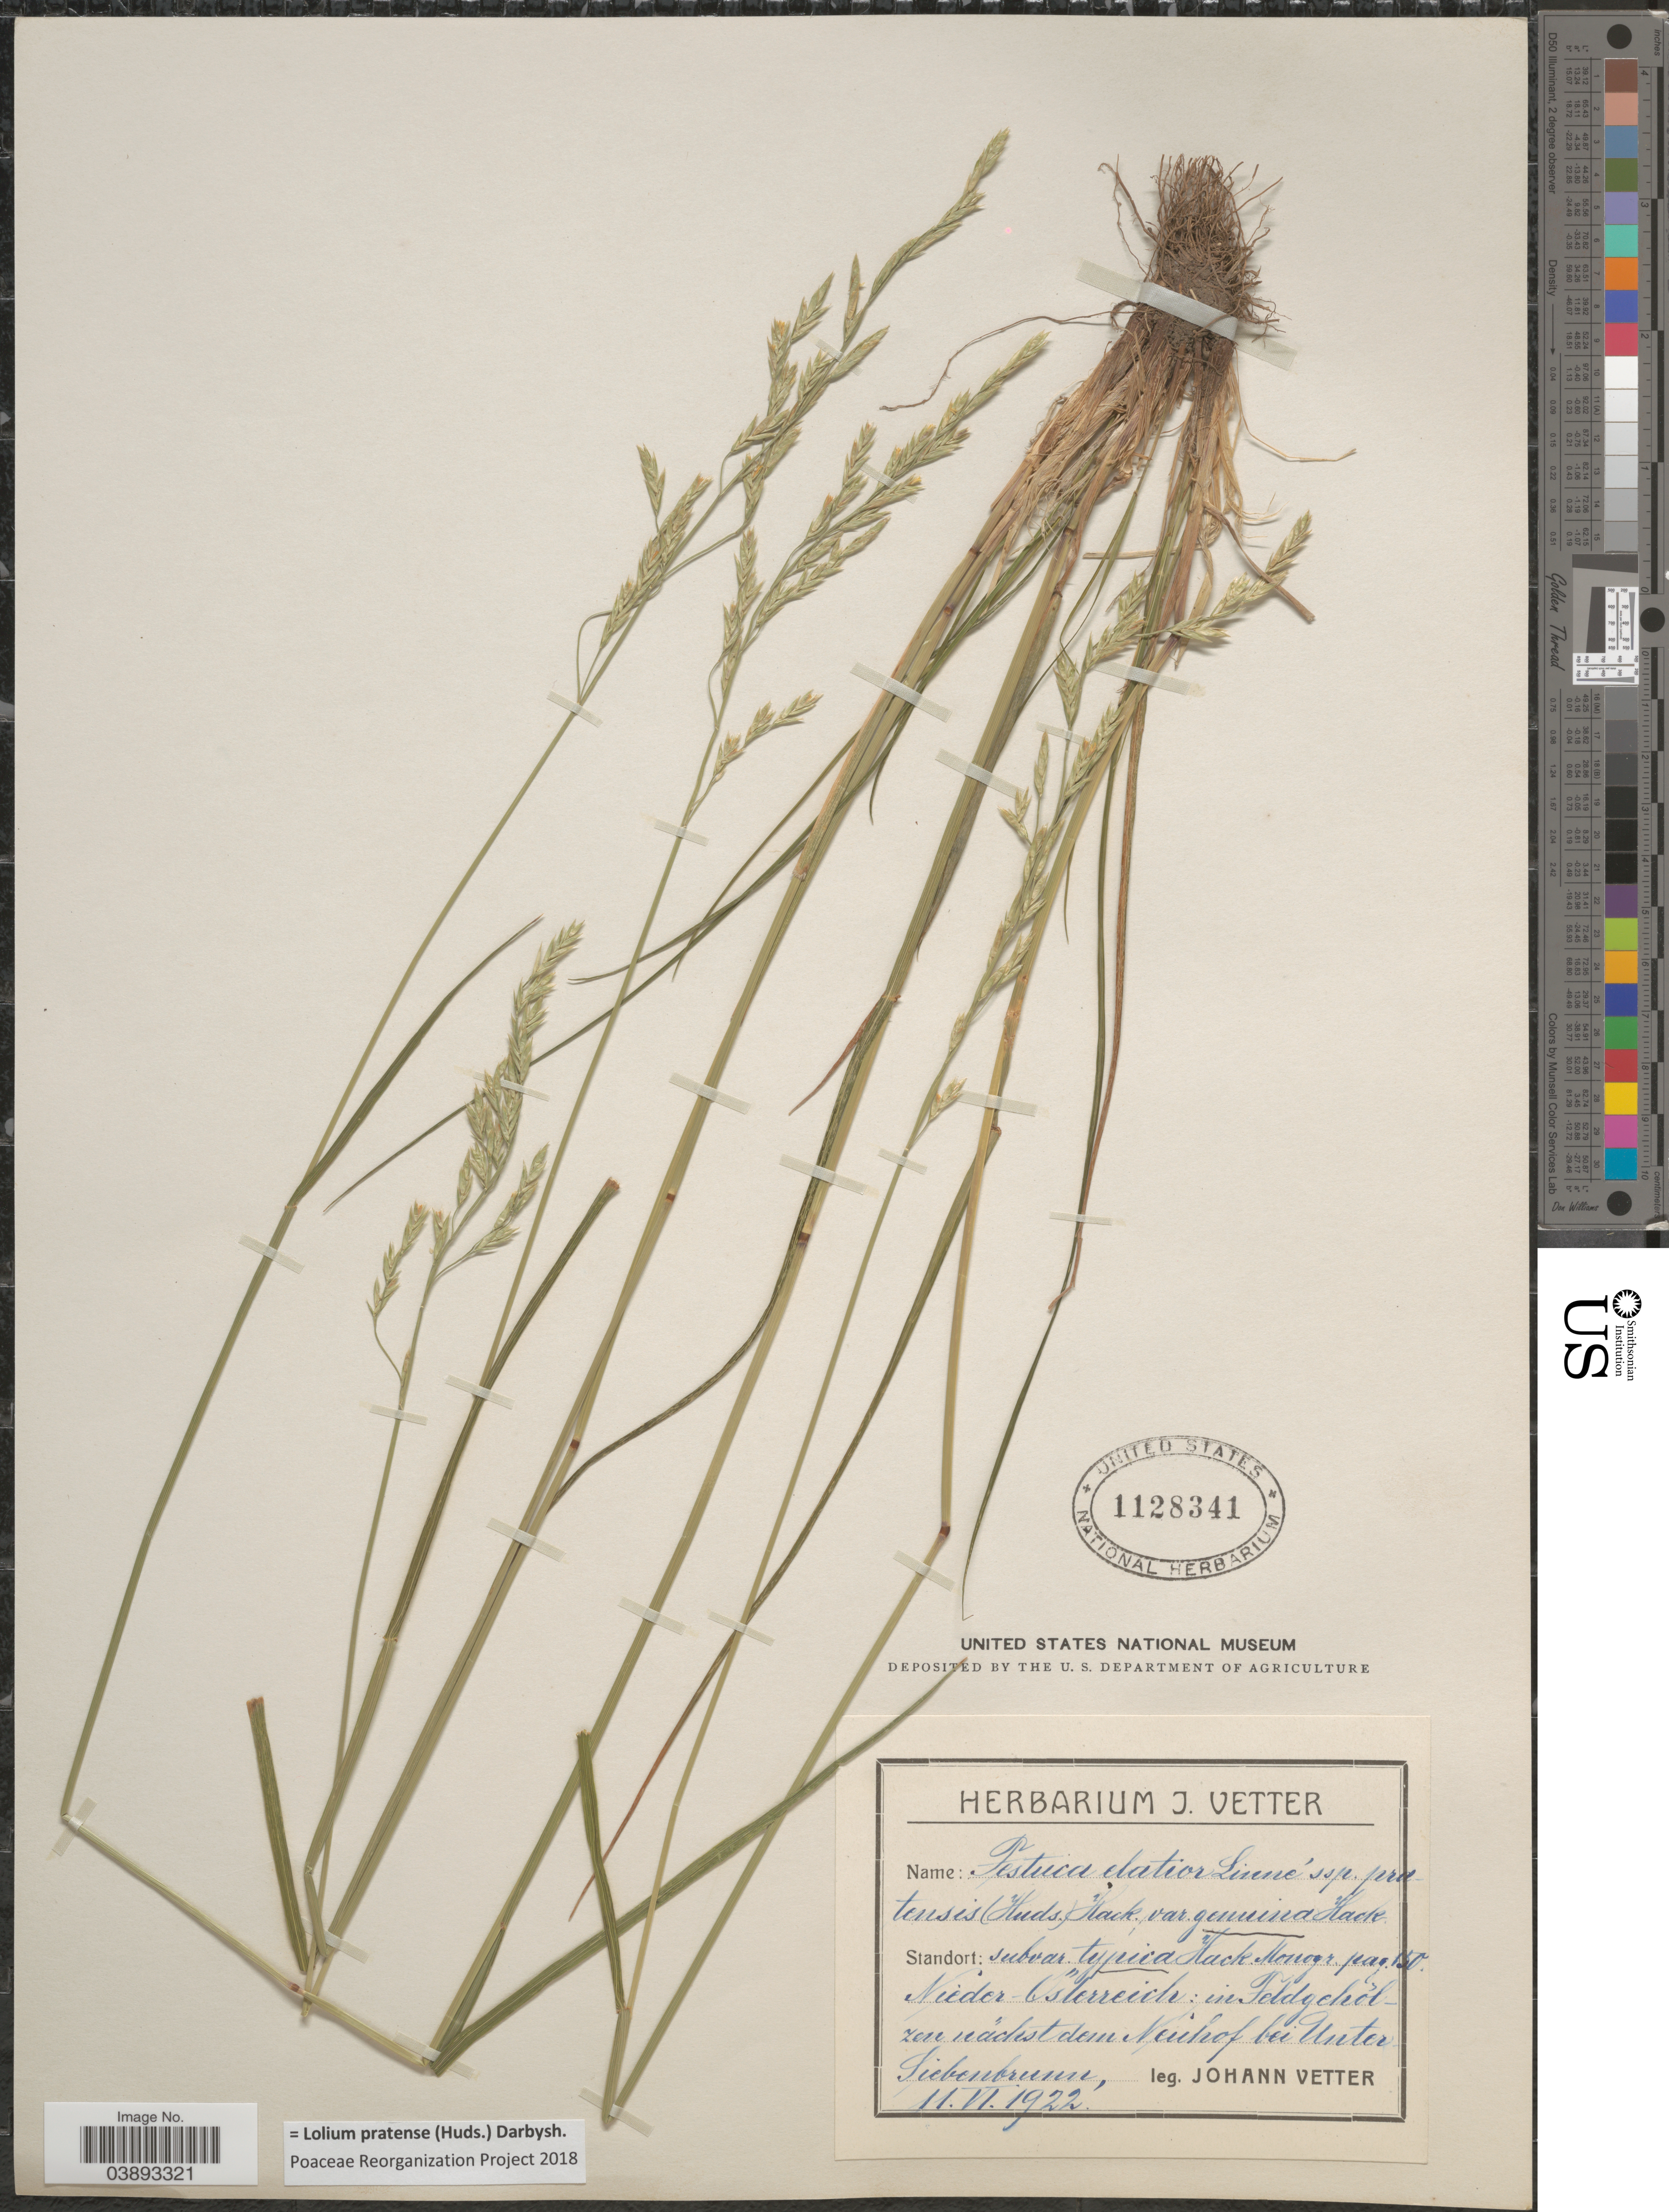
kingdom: Plantae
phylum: Tracheophyta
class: Liliopsida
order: Poales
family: Poaceae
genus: Lolium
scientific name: Lolium pratense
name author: (Huds.) Darbysh.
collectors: J. Vetter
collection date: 1922-06-11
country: Austria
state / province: Niederosterreich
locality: In Feldgcholzen nächstdem Neuhof bei Unter Siebenbrunn.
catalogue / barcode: US 1128341